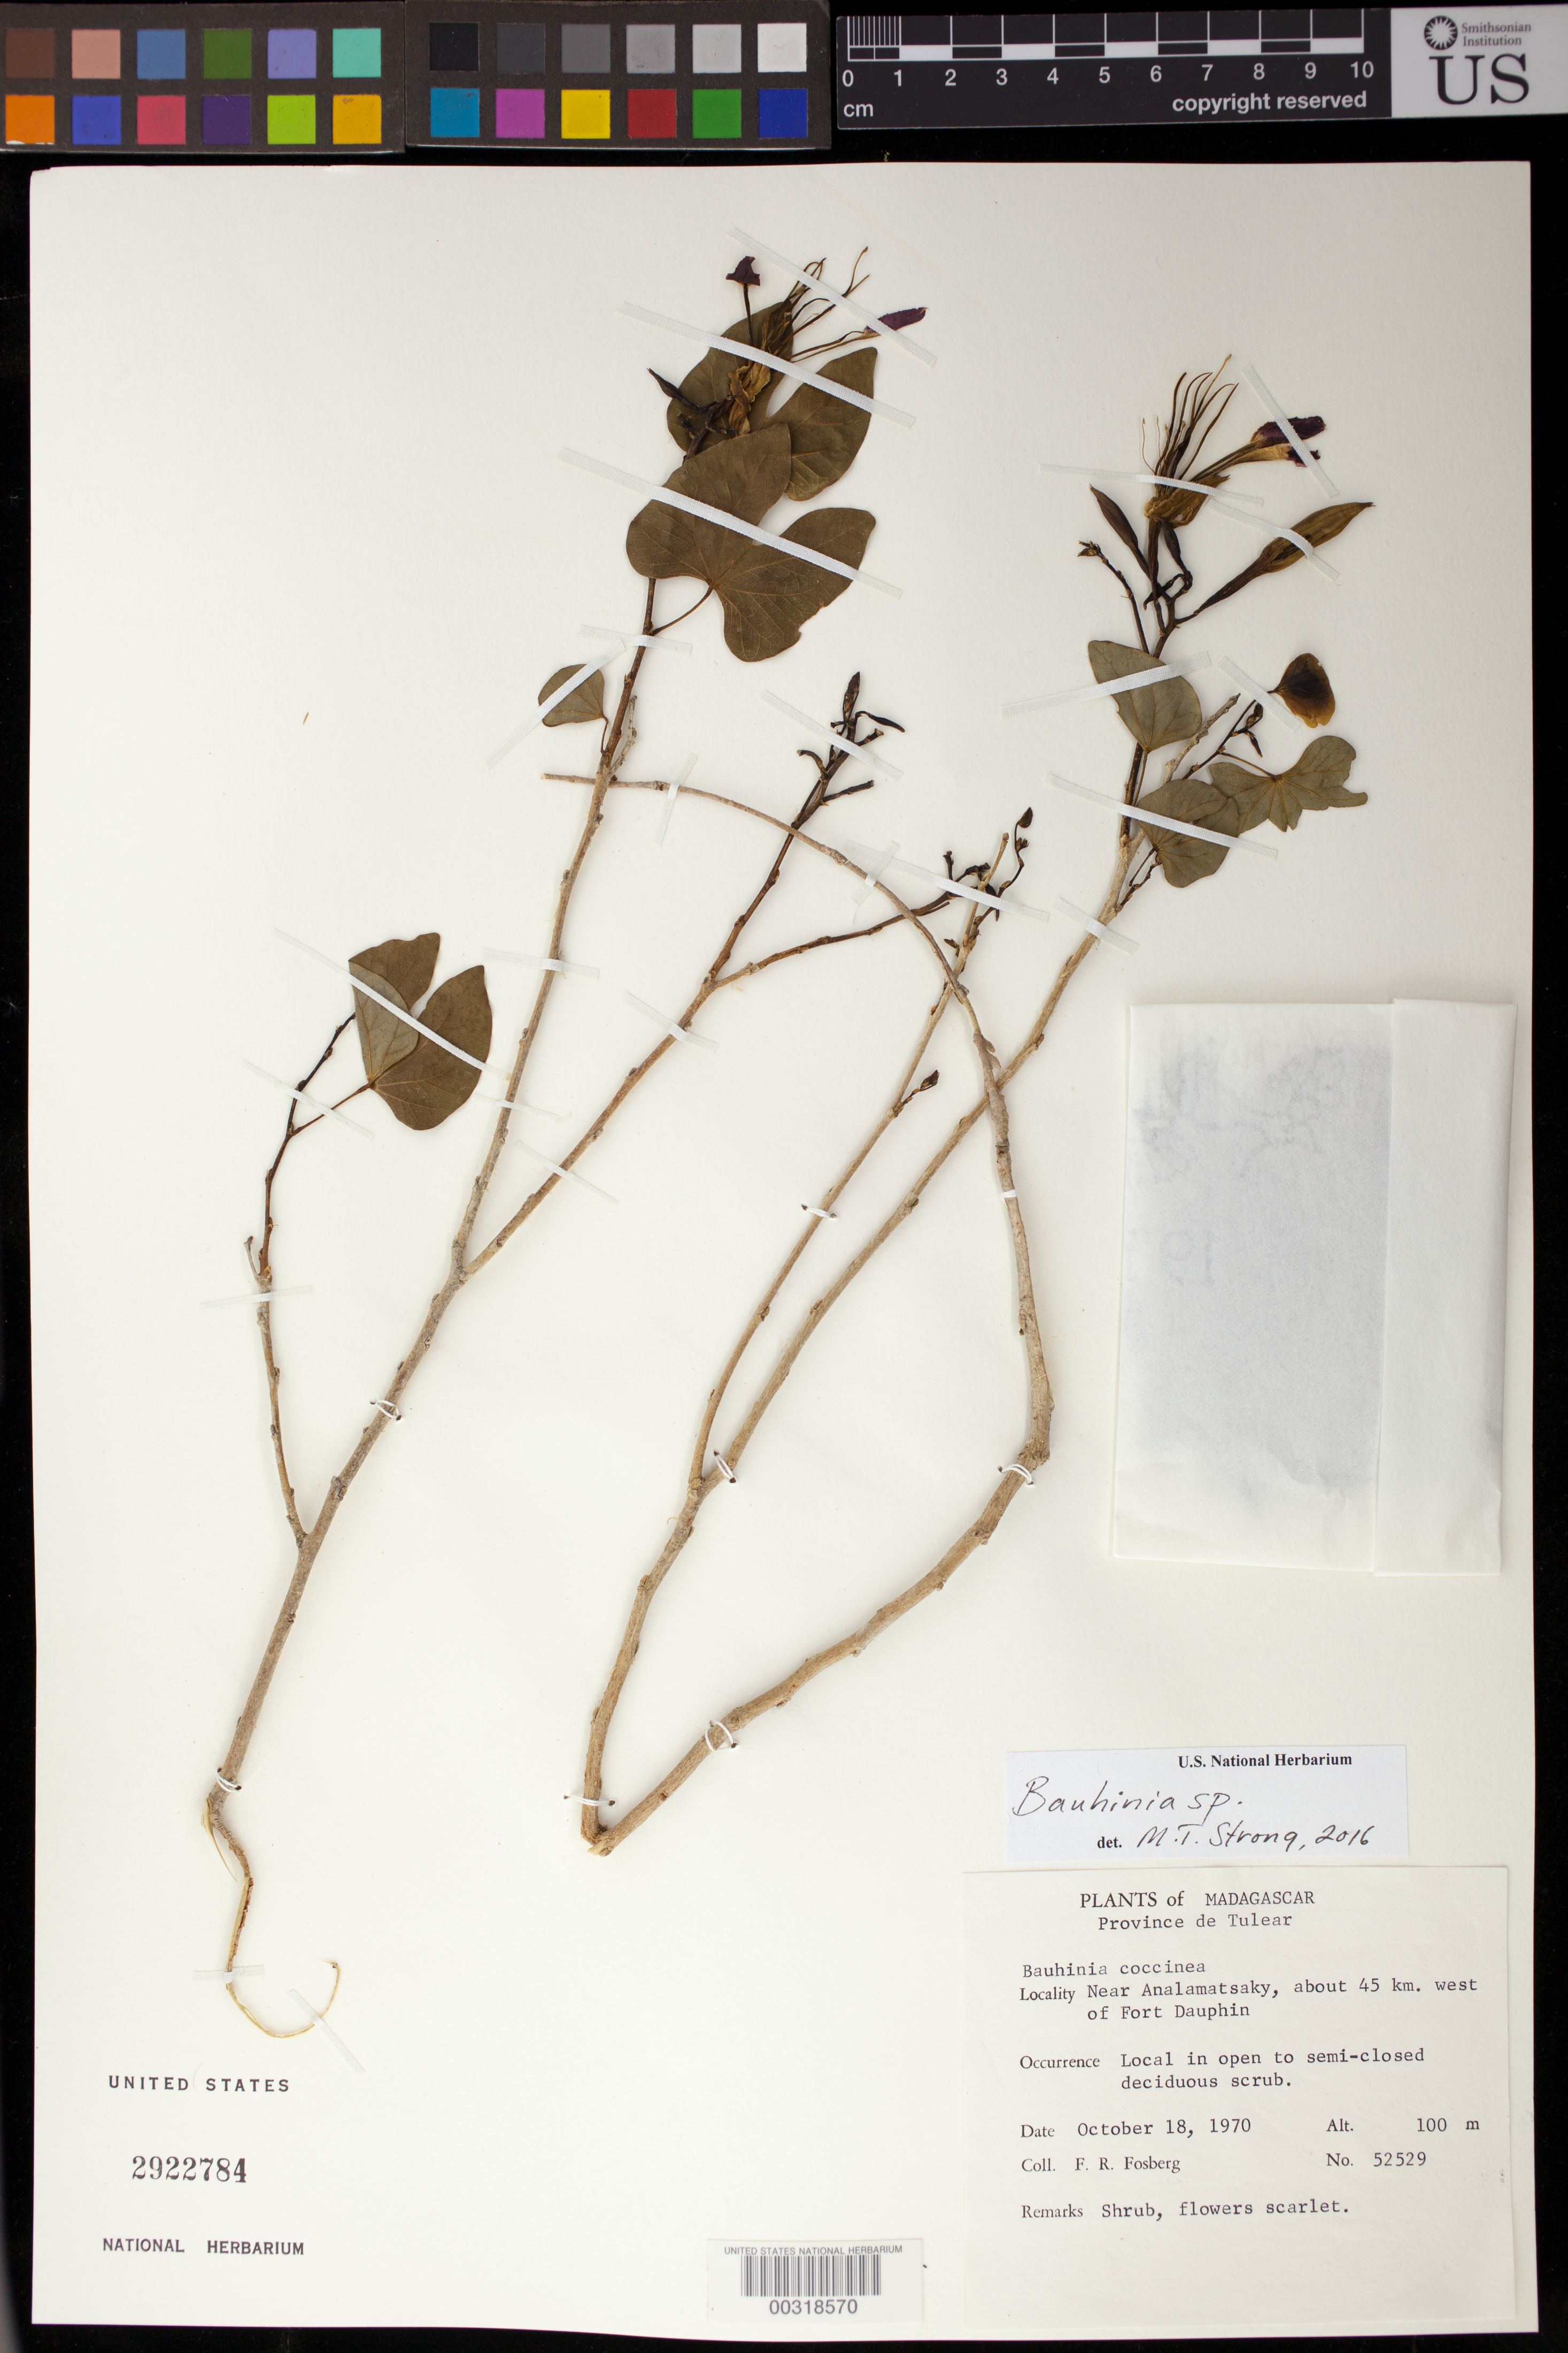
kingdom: Plantae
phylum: Tracheophyta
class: Magnoliopsida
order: Fabales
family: Fabaceae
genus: Bauhinia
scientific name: Bauhinia sp.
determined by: Strong, M. T., (US), Smithsonian Institution - National Museum of Natural History (UNITED STATES)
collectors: F. R. Fosberg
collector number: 52529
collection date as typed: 18 Oct 1970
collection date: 1970-10-18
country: Madagascar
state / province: Anosy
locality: Near analamatsaky, about 45 km w of fort dauphin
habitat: In open to semi-closed deciduous scrub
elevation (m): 100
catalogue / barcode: US 2922784